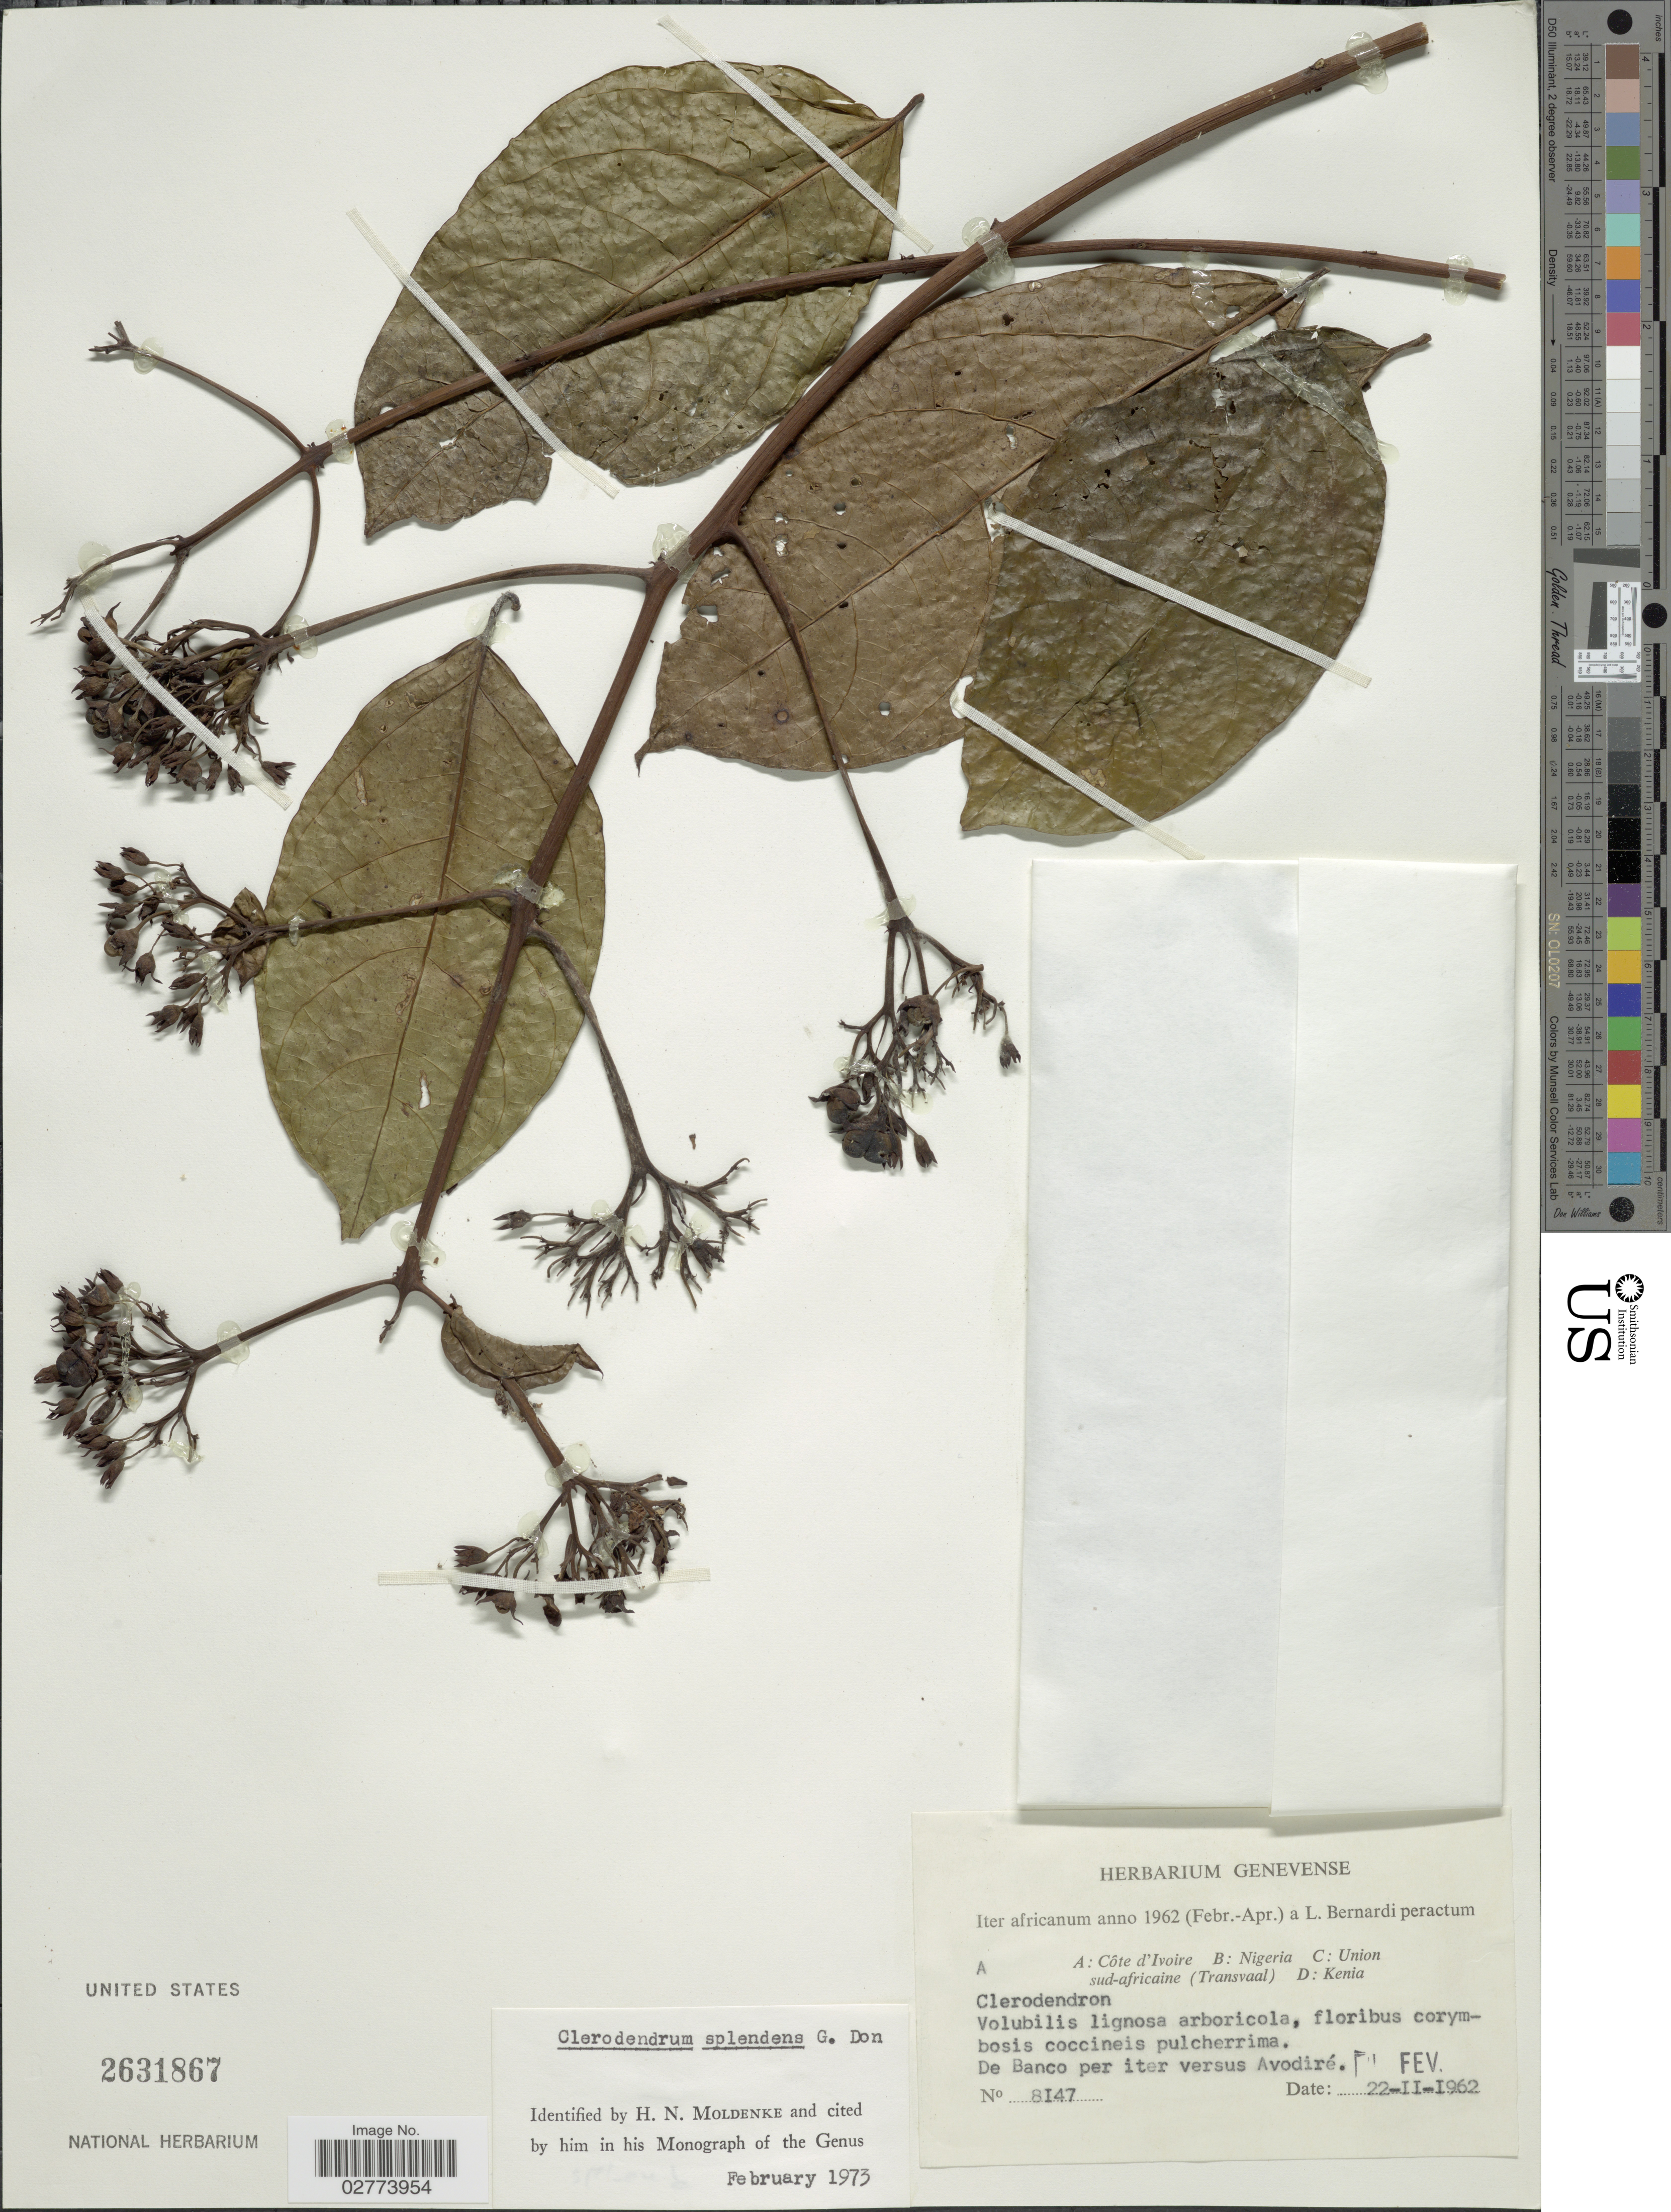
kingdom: Plantae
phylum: Tracheophyta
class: Magnoliopsida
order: Lamiales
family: Lamiaceae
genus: Clerodendrum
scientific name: Clerodendrum splendens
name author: G. Don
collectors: L. Bernardi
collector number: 8147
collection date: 1962-11-22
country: Ivory Coast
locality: De Banco per iter versus Avodiré.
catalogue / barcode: US 2631867